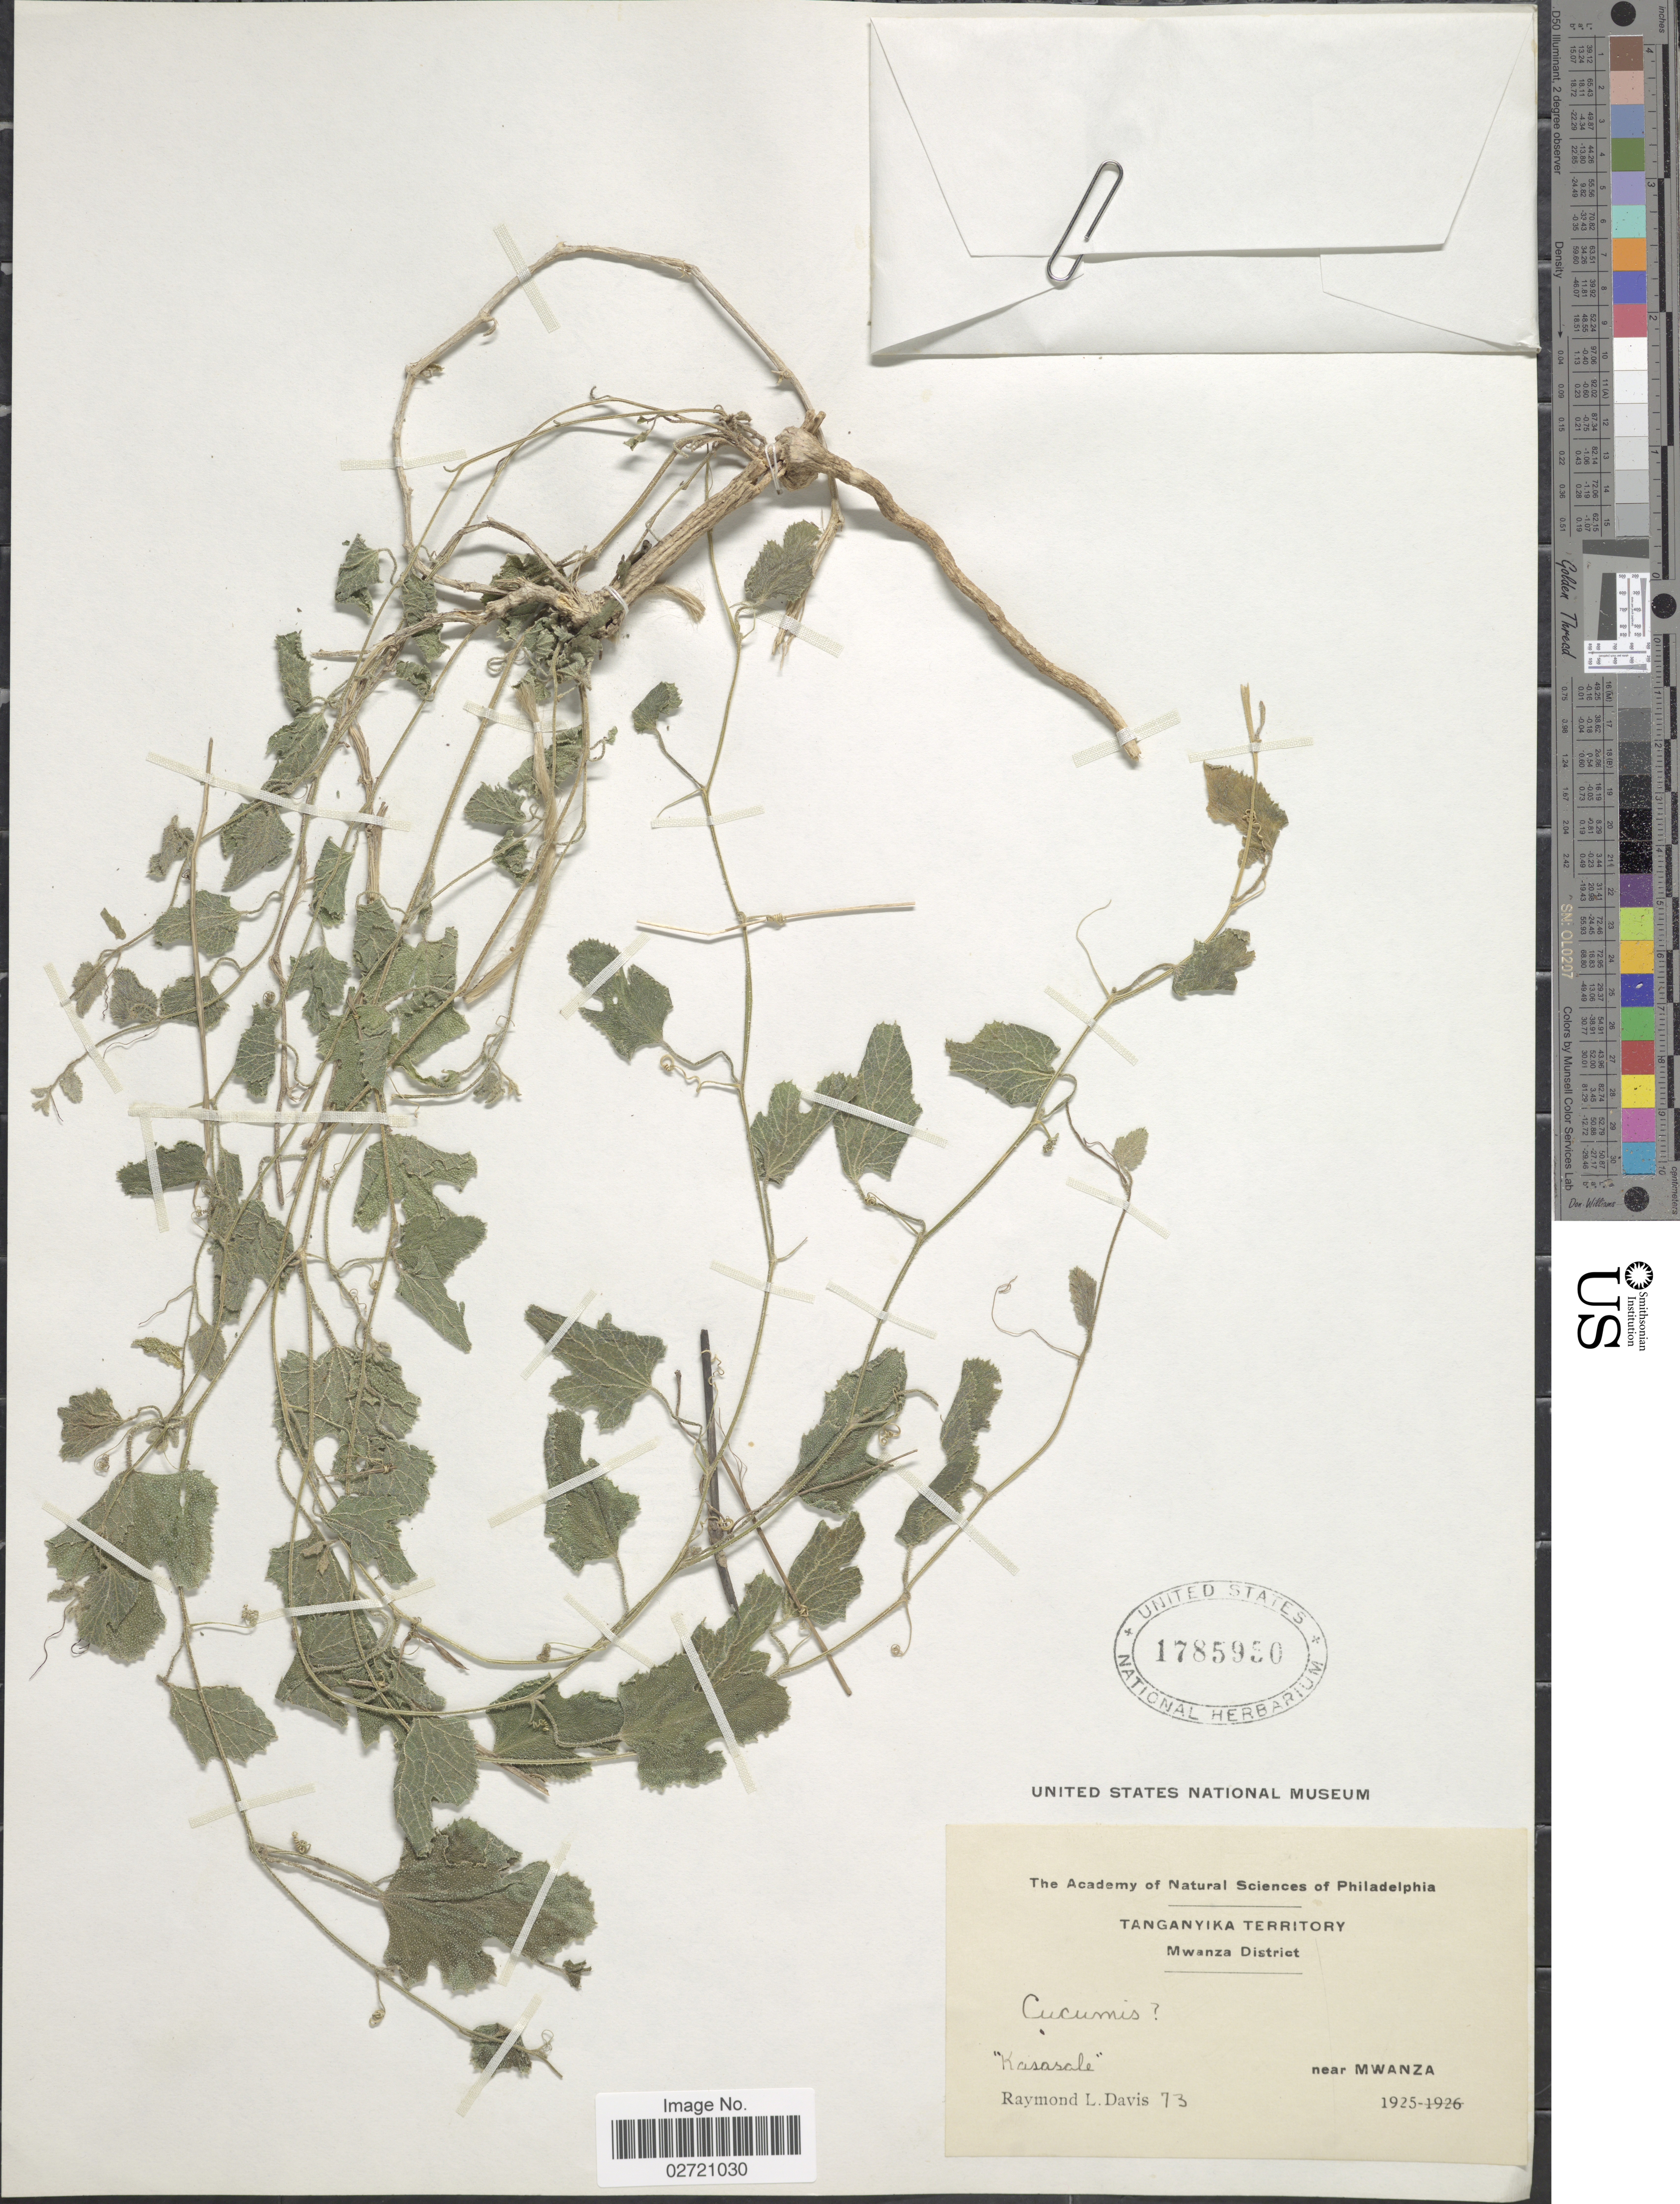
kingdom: Plantae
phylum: Tracheophyta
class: Magnoliopsida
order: Cucurbitales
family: Cucurbitaceae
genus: Cucumis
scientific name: Cucumis sp.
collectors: R. Davis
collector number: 73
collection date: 1925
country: Tanzania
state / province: Mwanza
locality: Near Mwanza. Tanganyika Territory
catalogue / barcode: US 1785950